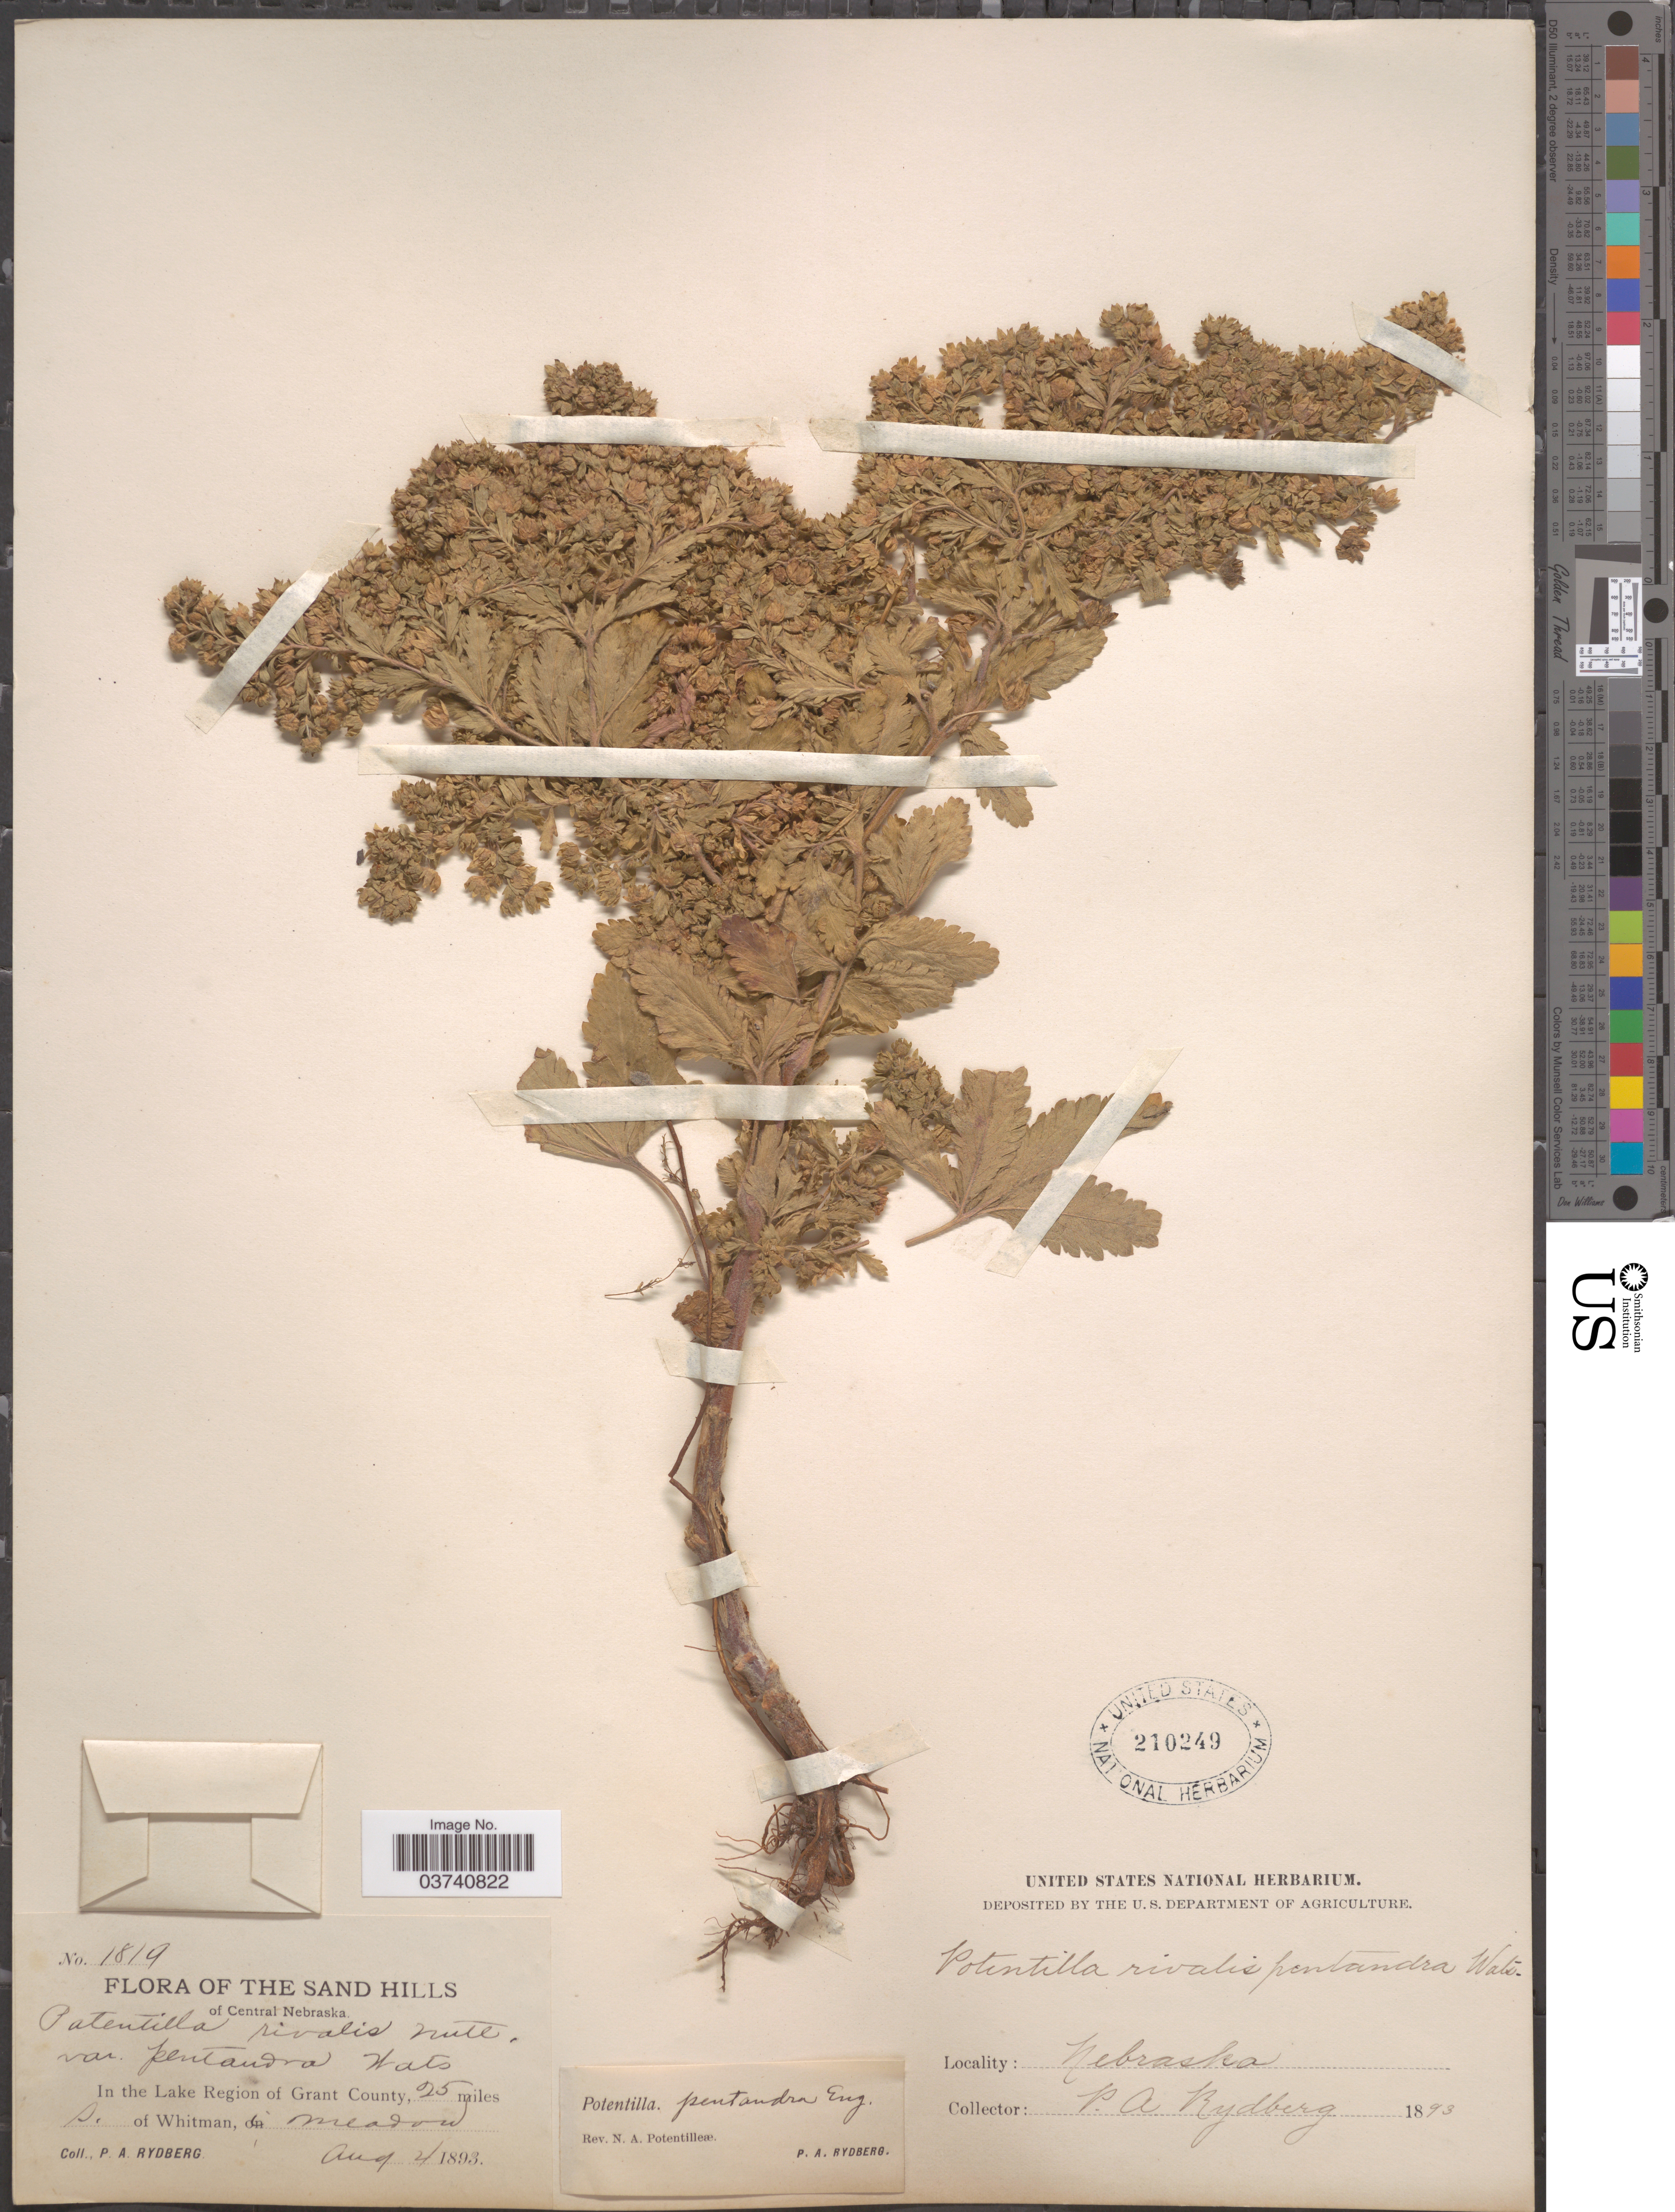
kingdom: Plantae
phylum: Tracheophyta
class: Magnoliopsida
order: Rosales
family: Rosaceae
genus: Potentilla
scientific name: Potentilla pentandra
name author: Engelm.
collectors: P. A. Rydberg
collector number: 1819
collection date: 1893-08-04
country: United States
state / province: Nebraska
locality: The Sand Hills of Central Nebraska. In the Lake Region of Grant County, 25 miles s. of Whitman, in meadow.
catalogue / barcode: US 210249